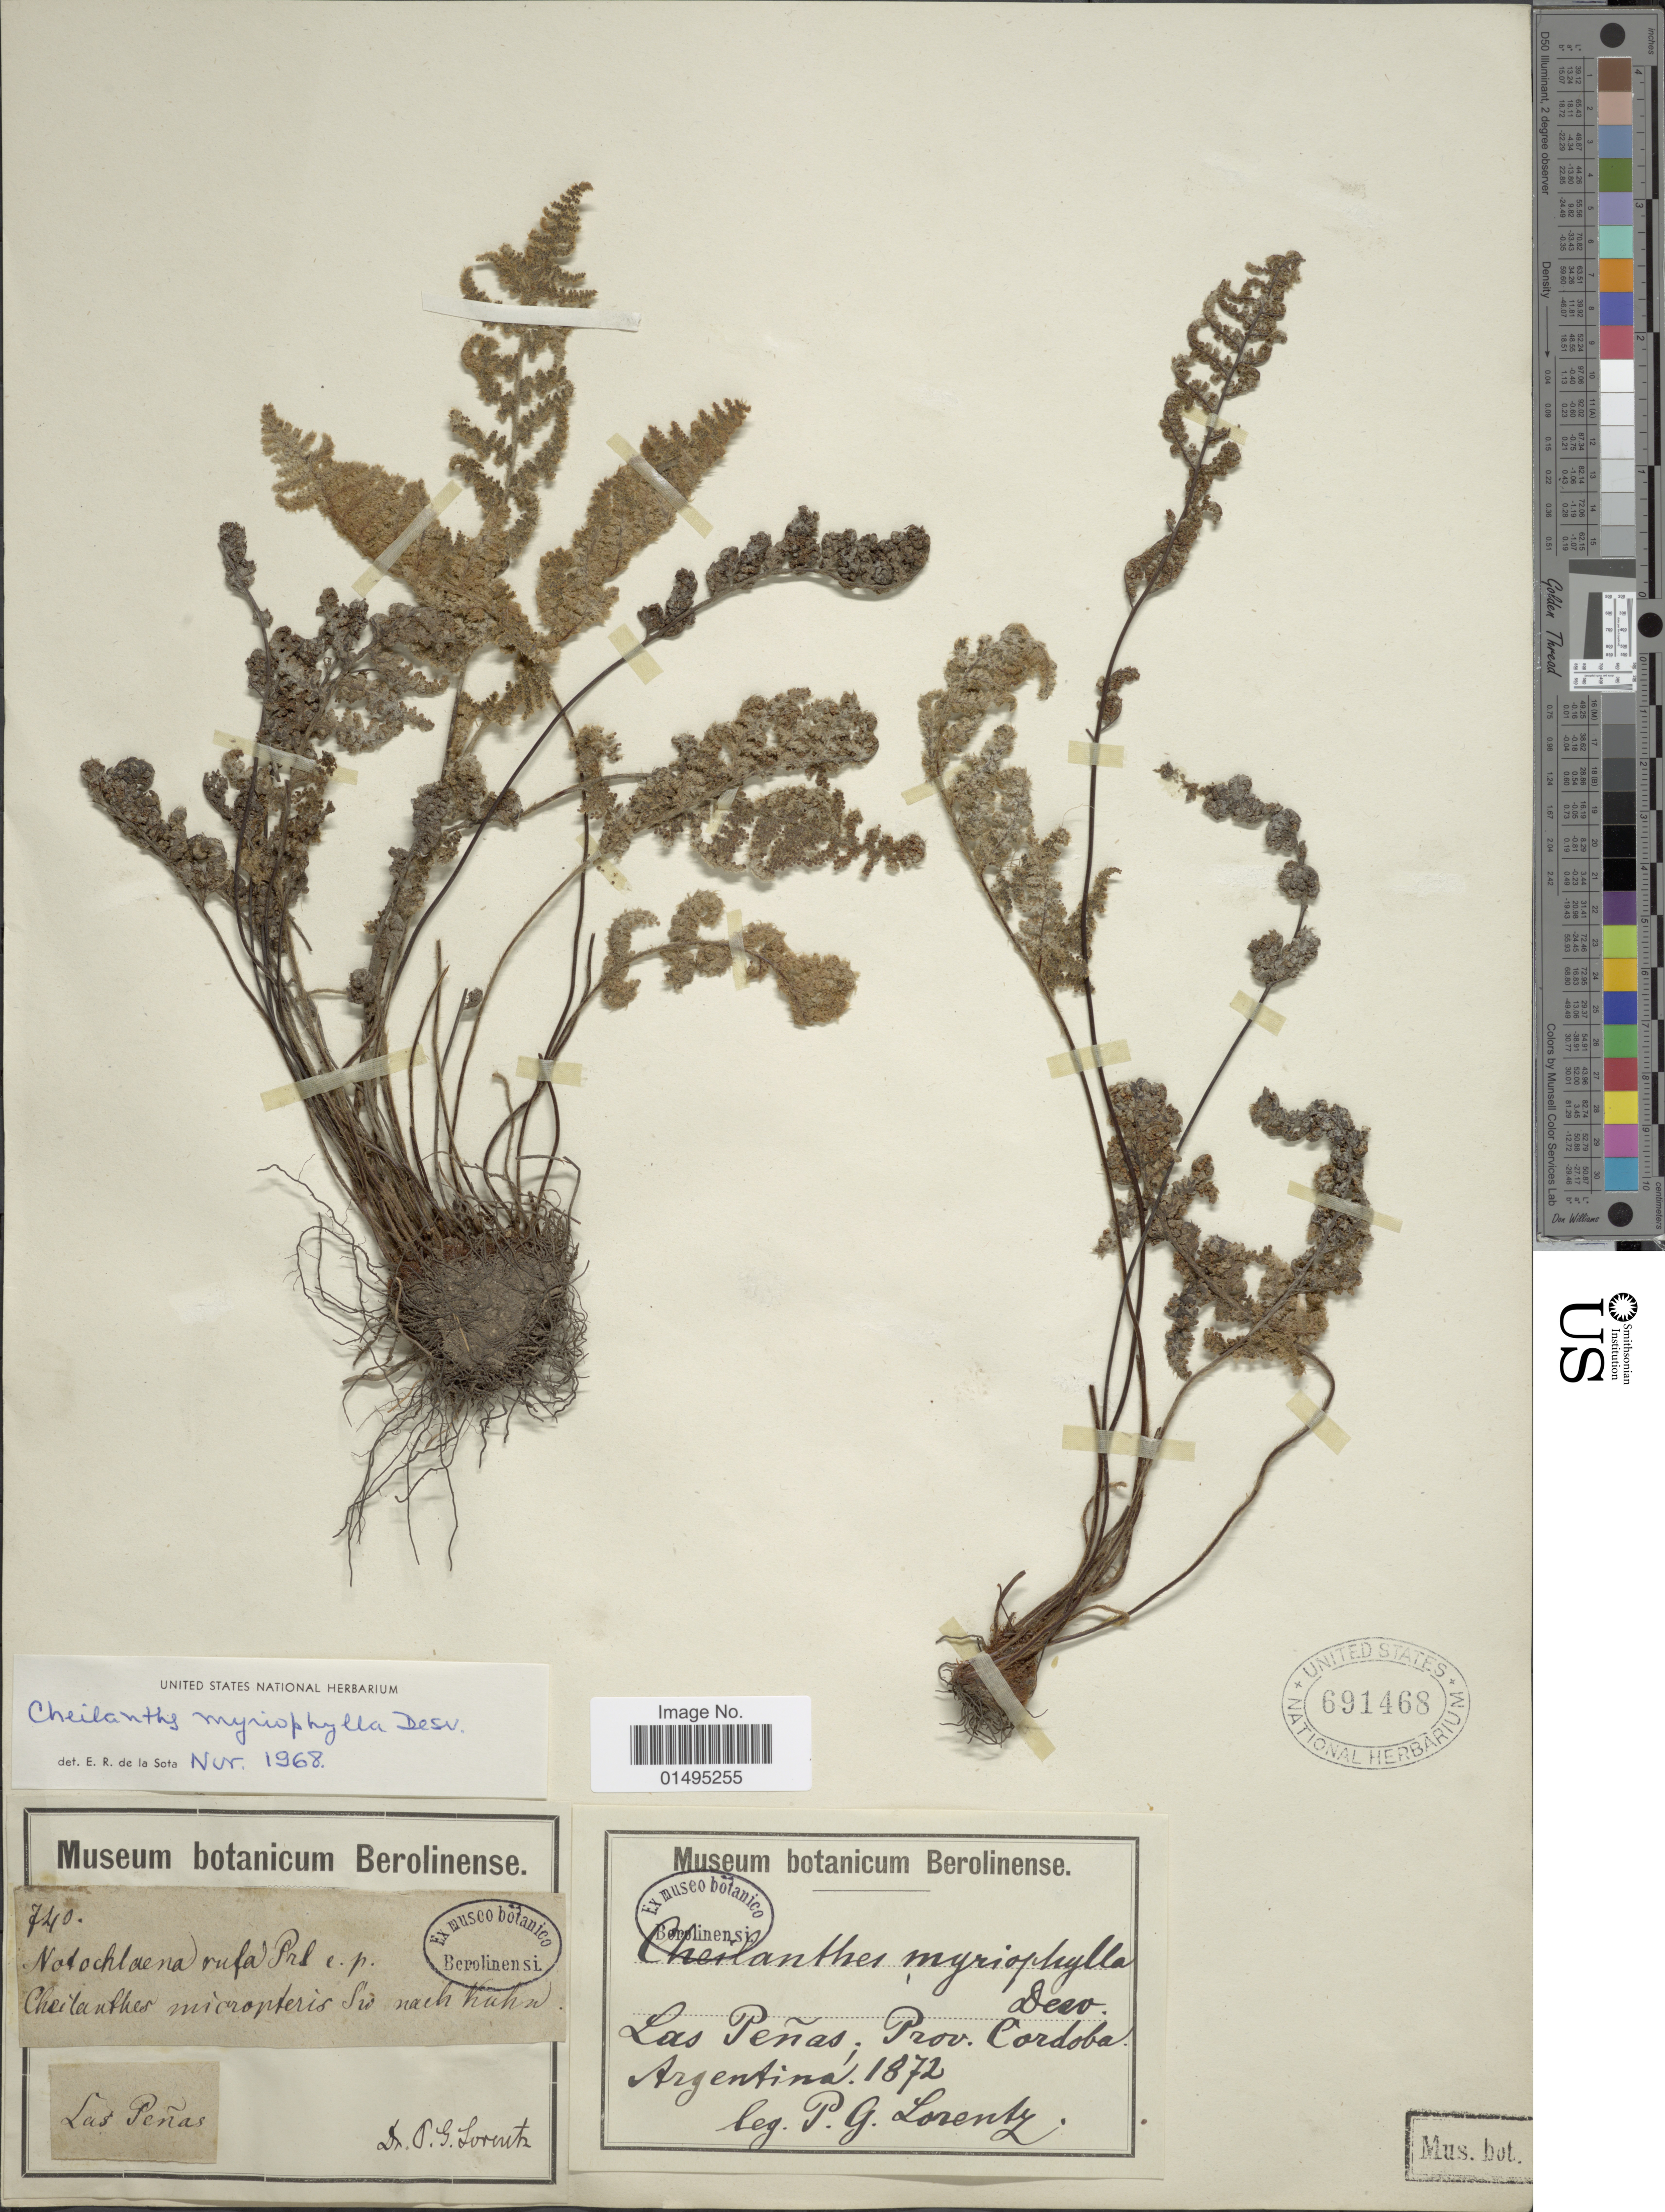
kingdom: Plantae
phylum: Tracheophyta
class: Polypodiopsida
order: Polypodiales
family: Pteridaceae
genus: Myriopteris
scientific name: Myriopteris myriophylla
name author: (Desv.) J. Sm.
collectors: P. G. Lorentz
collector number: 740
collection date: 1872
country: Argentina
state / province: Cordoba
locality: Las Penas, Prov. Cordoba, Argentina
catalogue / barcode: US 691468